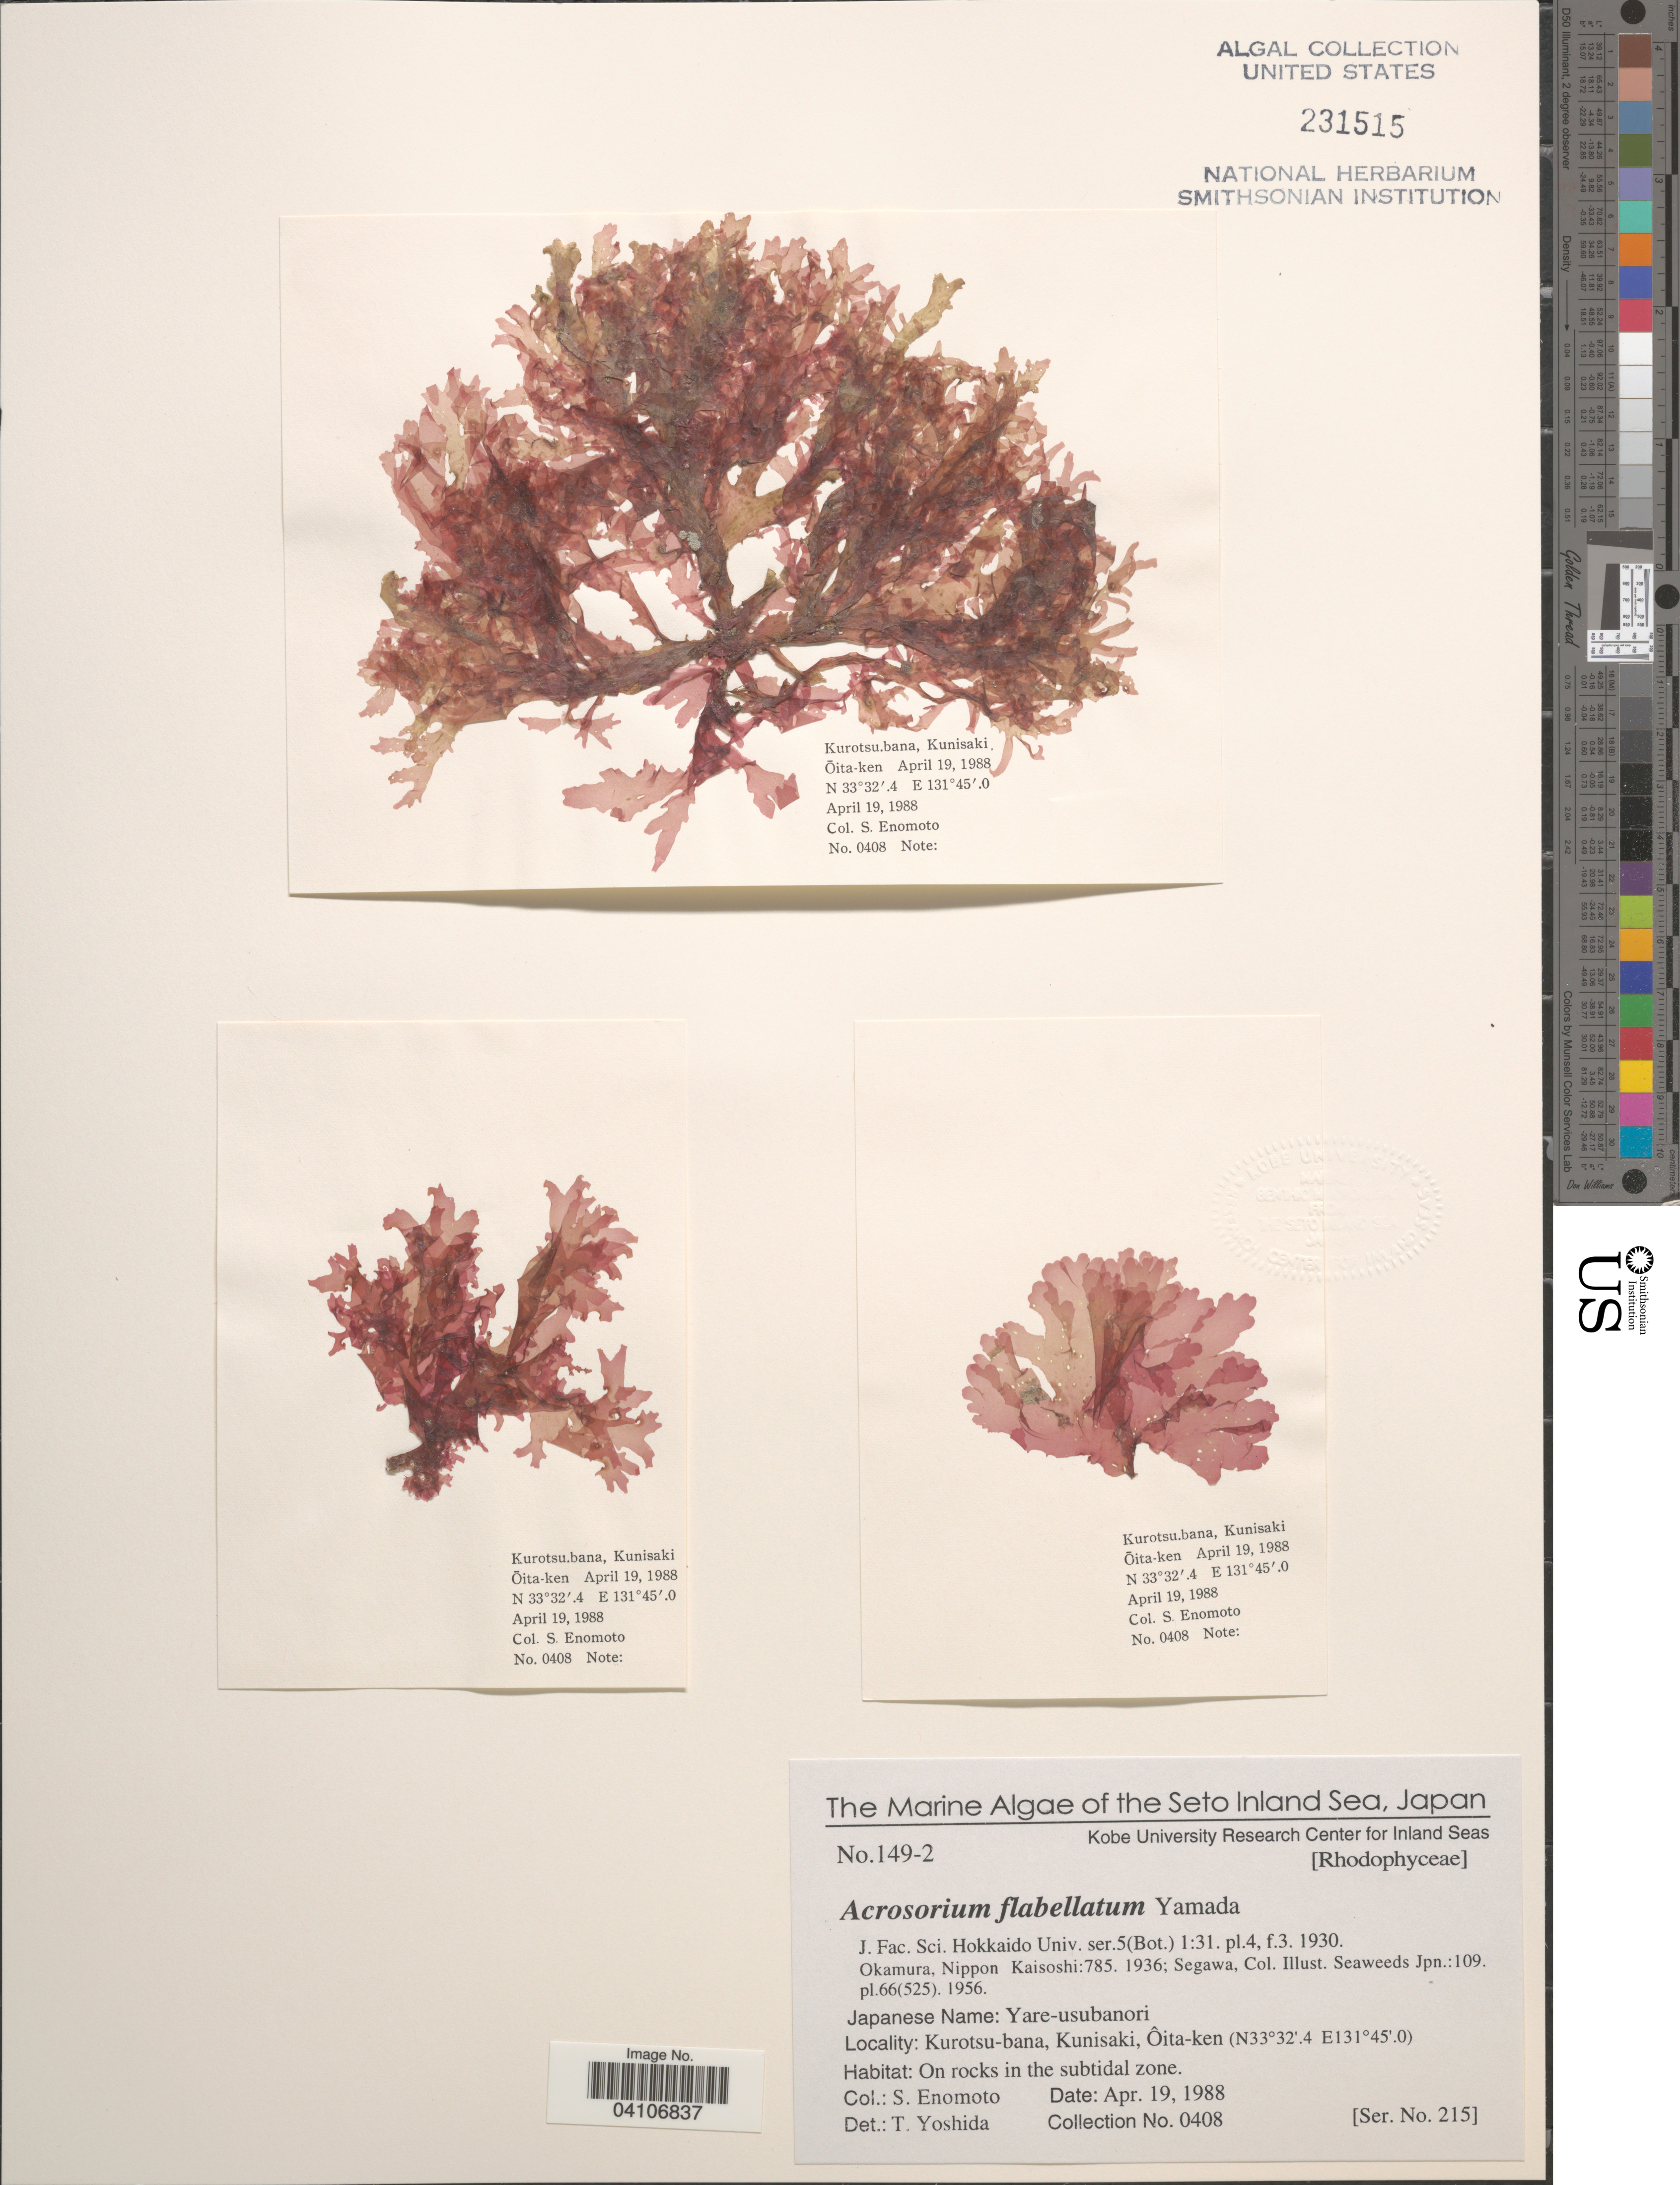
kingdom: Plantae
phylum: Rhodophyta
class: Florideophyceae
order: Ceramiales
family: Delesseriaceae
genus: Acrosorium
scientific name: Acrosorium flabellatum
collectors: S. Enomoto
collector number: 0408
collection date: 1988-04-19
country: Japan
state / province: Oita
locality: The Seto Inland Sea. Kurotsu-bana, Kunisaki, Ôita-ken. On rocks in the subtidal zone.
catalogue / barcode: US 231515